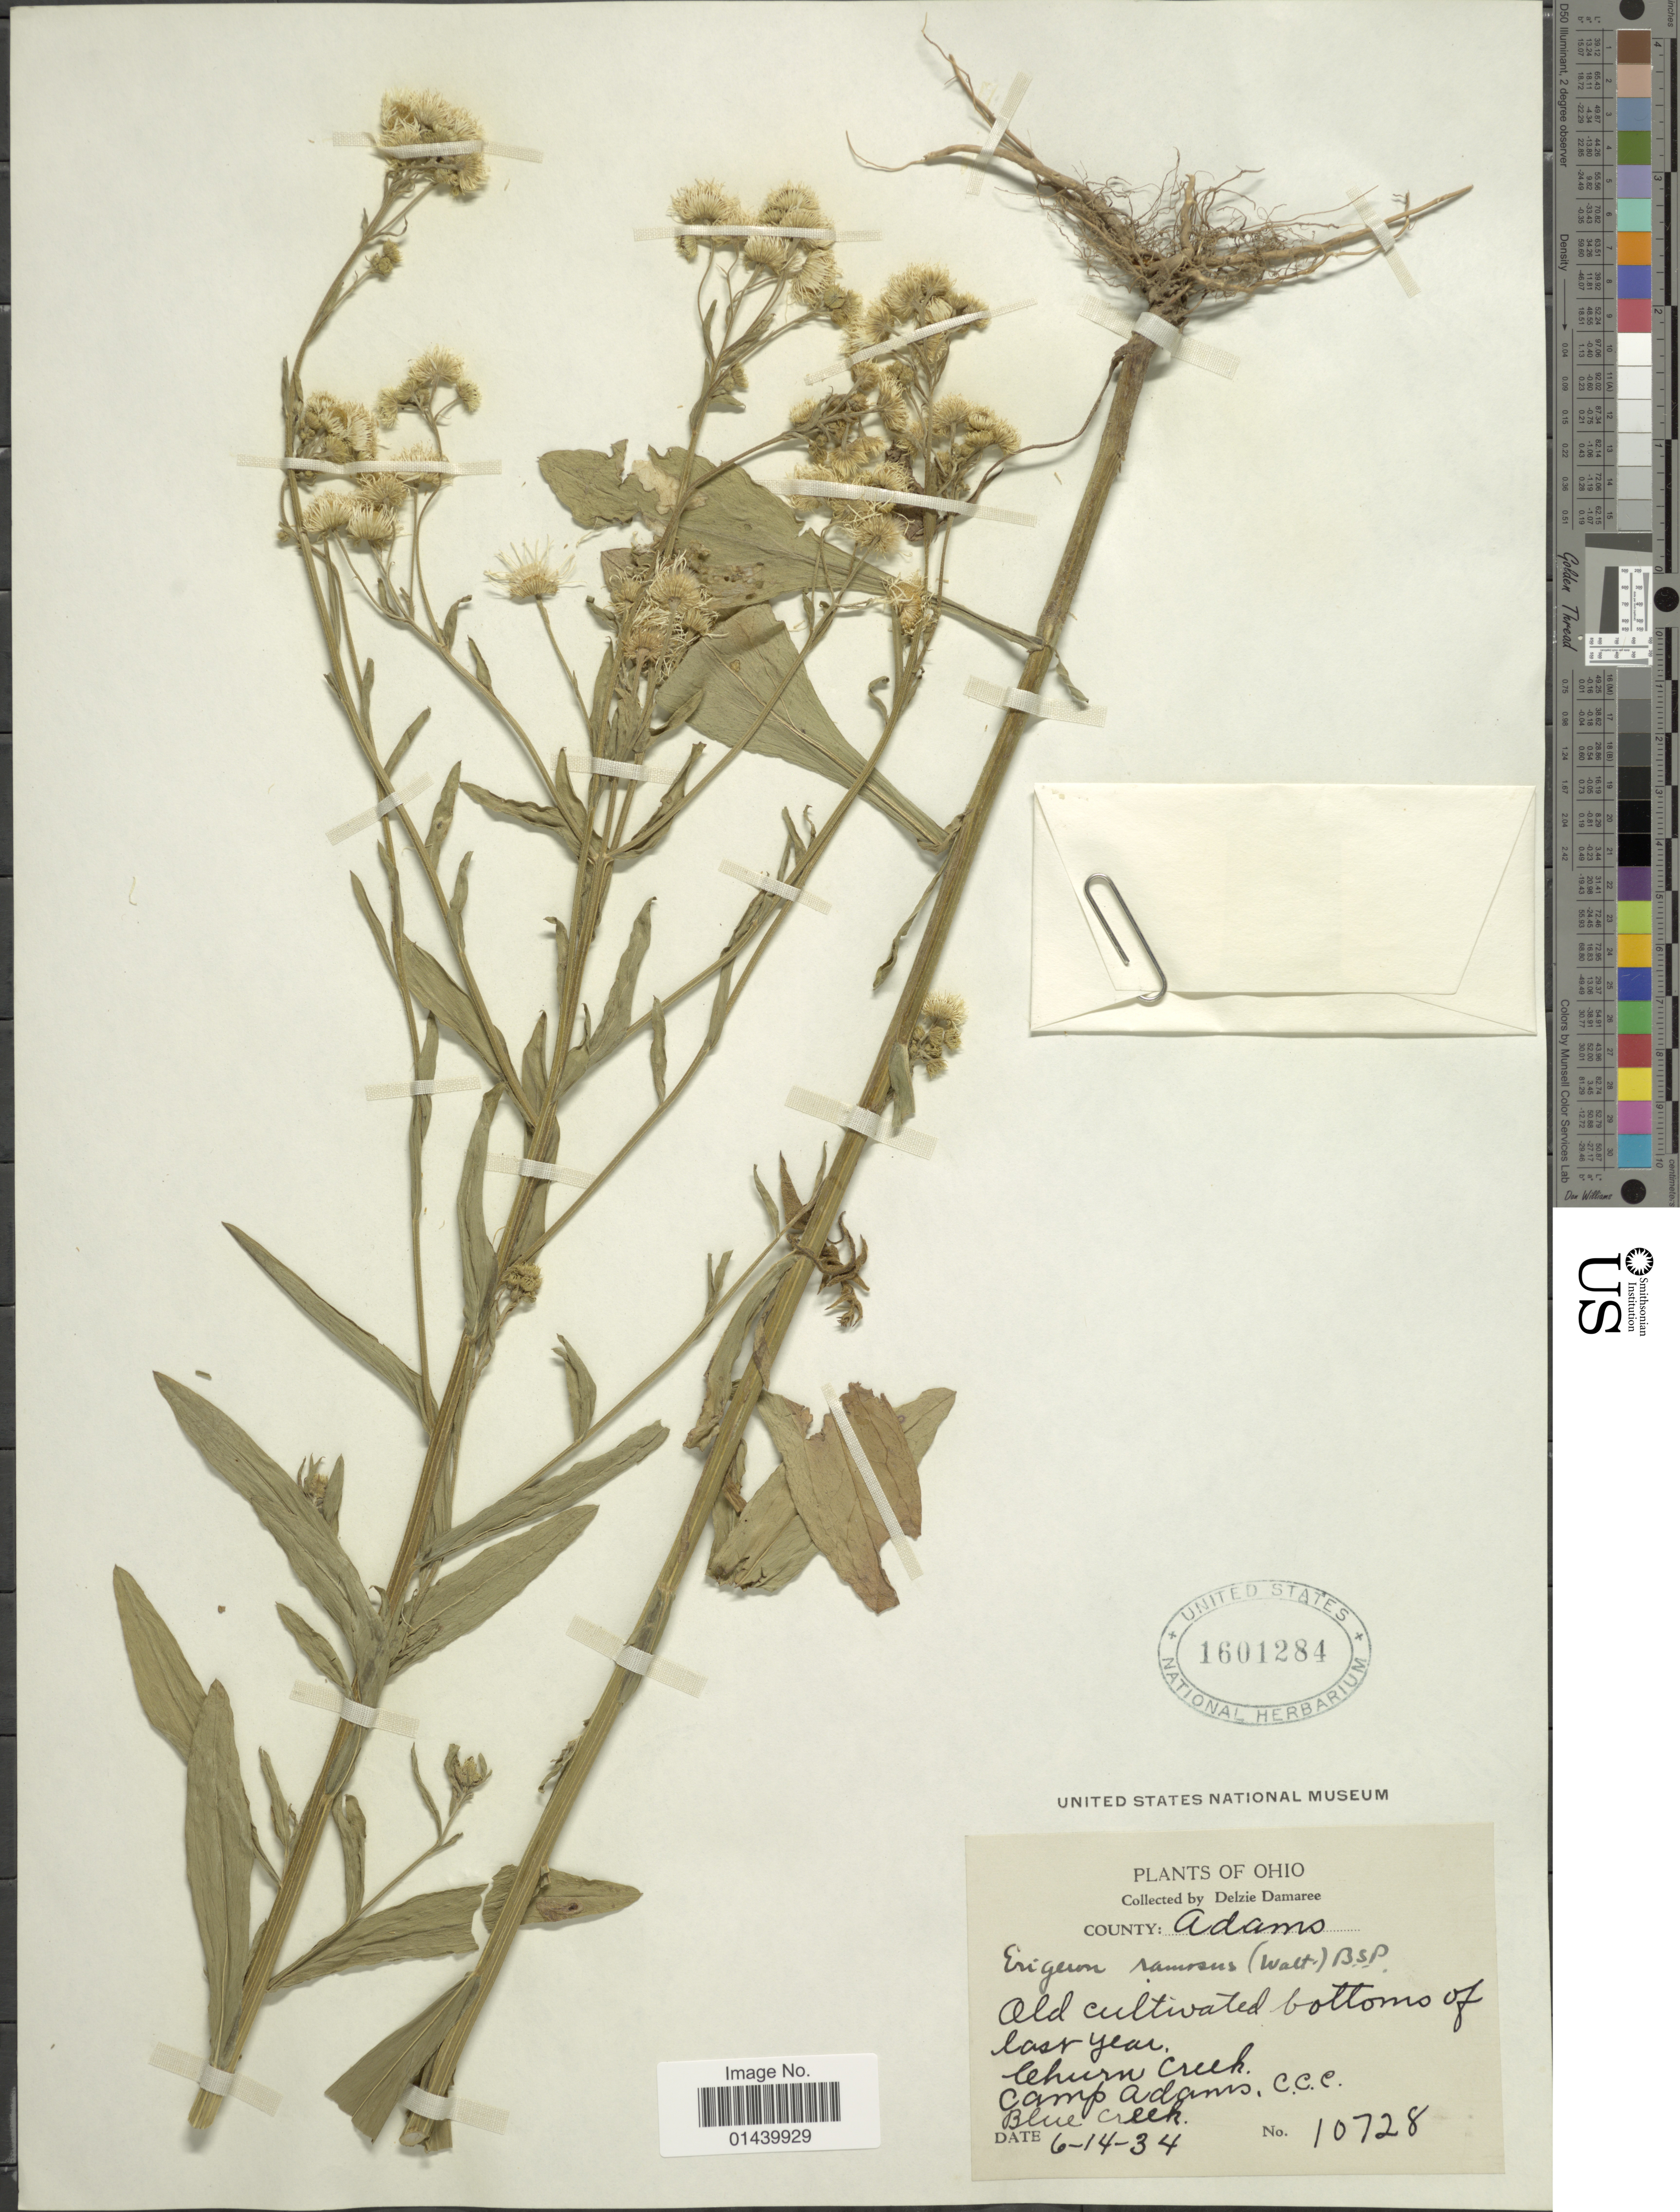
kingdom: Plantae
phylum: Tracheophyta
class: Magnoliopsida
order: Asterales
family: Asteraceae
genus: Erigeron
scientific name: Erigeron strigosus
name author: Muhl. ex Willd.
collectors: D. Demaree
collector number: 10728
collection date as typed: Transcribed d/m/y: 14/6/34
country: United States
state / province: Ohio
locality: County Adams. Old cultivated bottoms of last year. Churn creek. Camp Adams, C.C.C. Blue creek.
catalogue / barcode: US 1601284